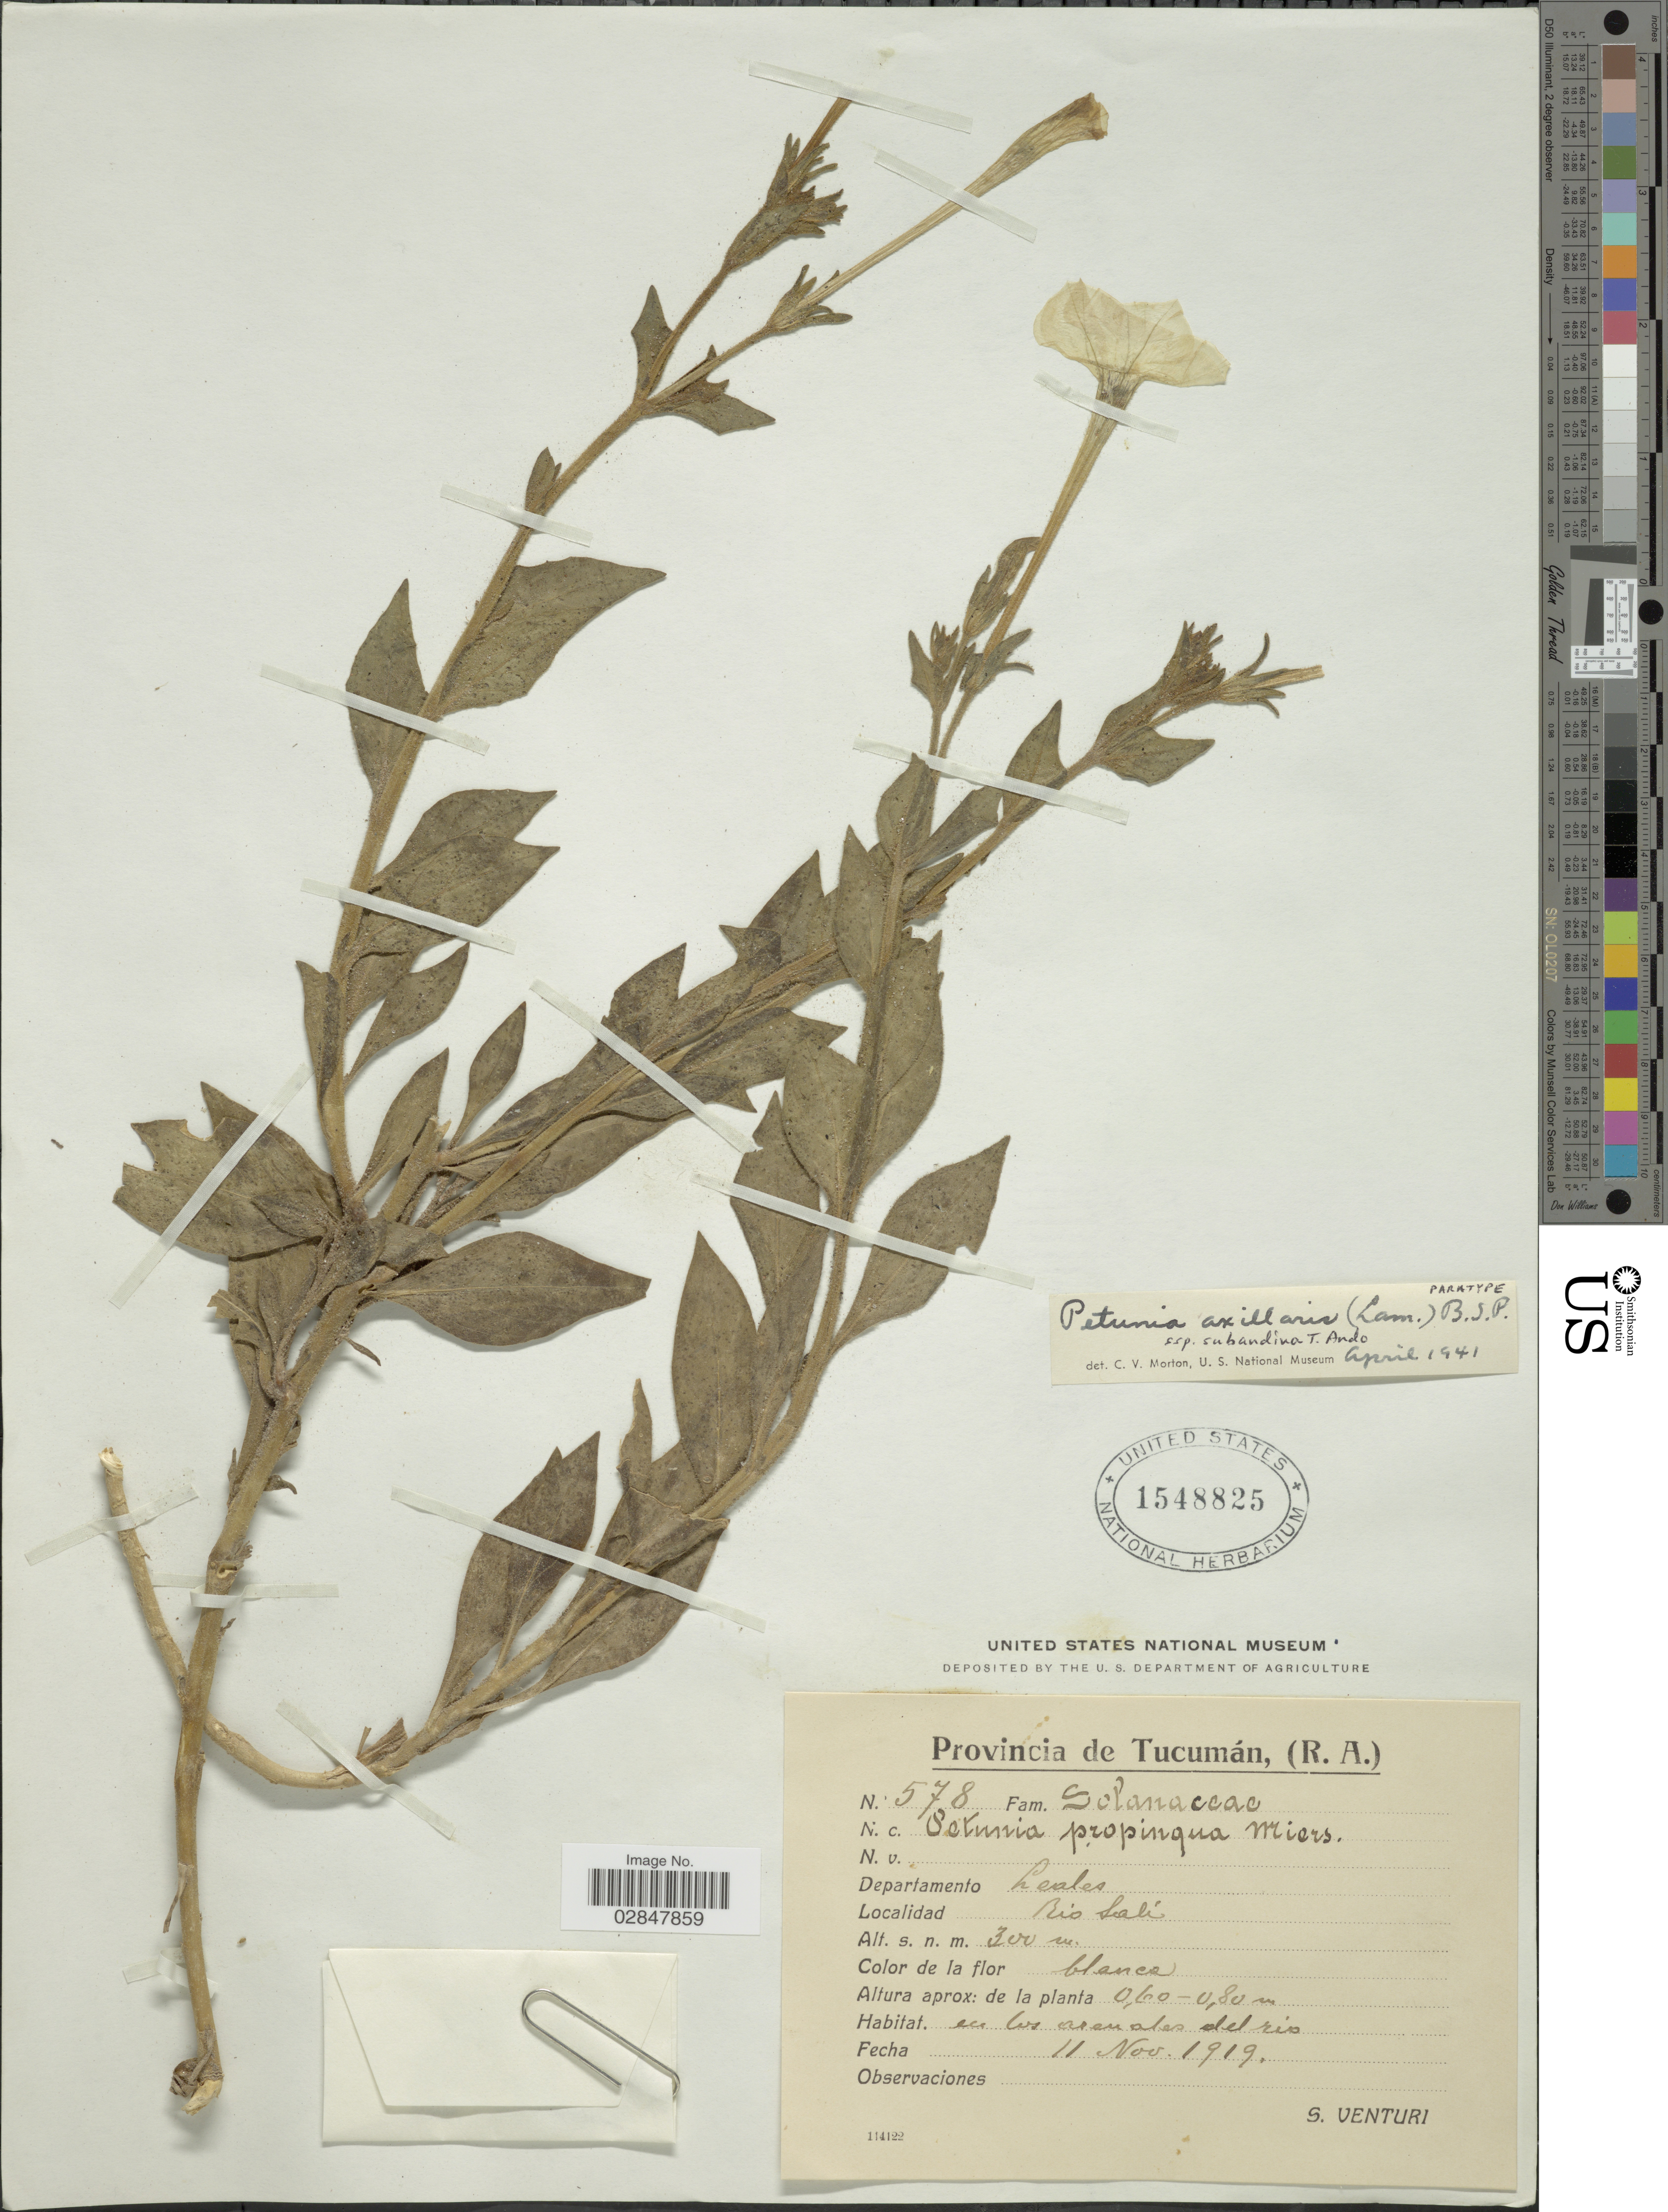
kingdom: Plantae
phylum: Tracheophyta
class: Magnoliopsida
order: Solanales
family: Solanaceae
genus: Petunia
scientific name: Petunia axillaris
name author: (Lam.) Britton, Stearns & Poggenb.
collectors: S. Venturi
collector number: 578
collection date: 1919-11-11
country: Argentina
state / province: Tucuman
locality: (R.A.), Departamento Leales, Rio Sali.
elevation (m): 300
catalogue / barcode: US 1548825